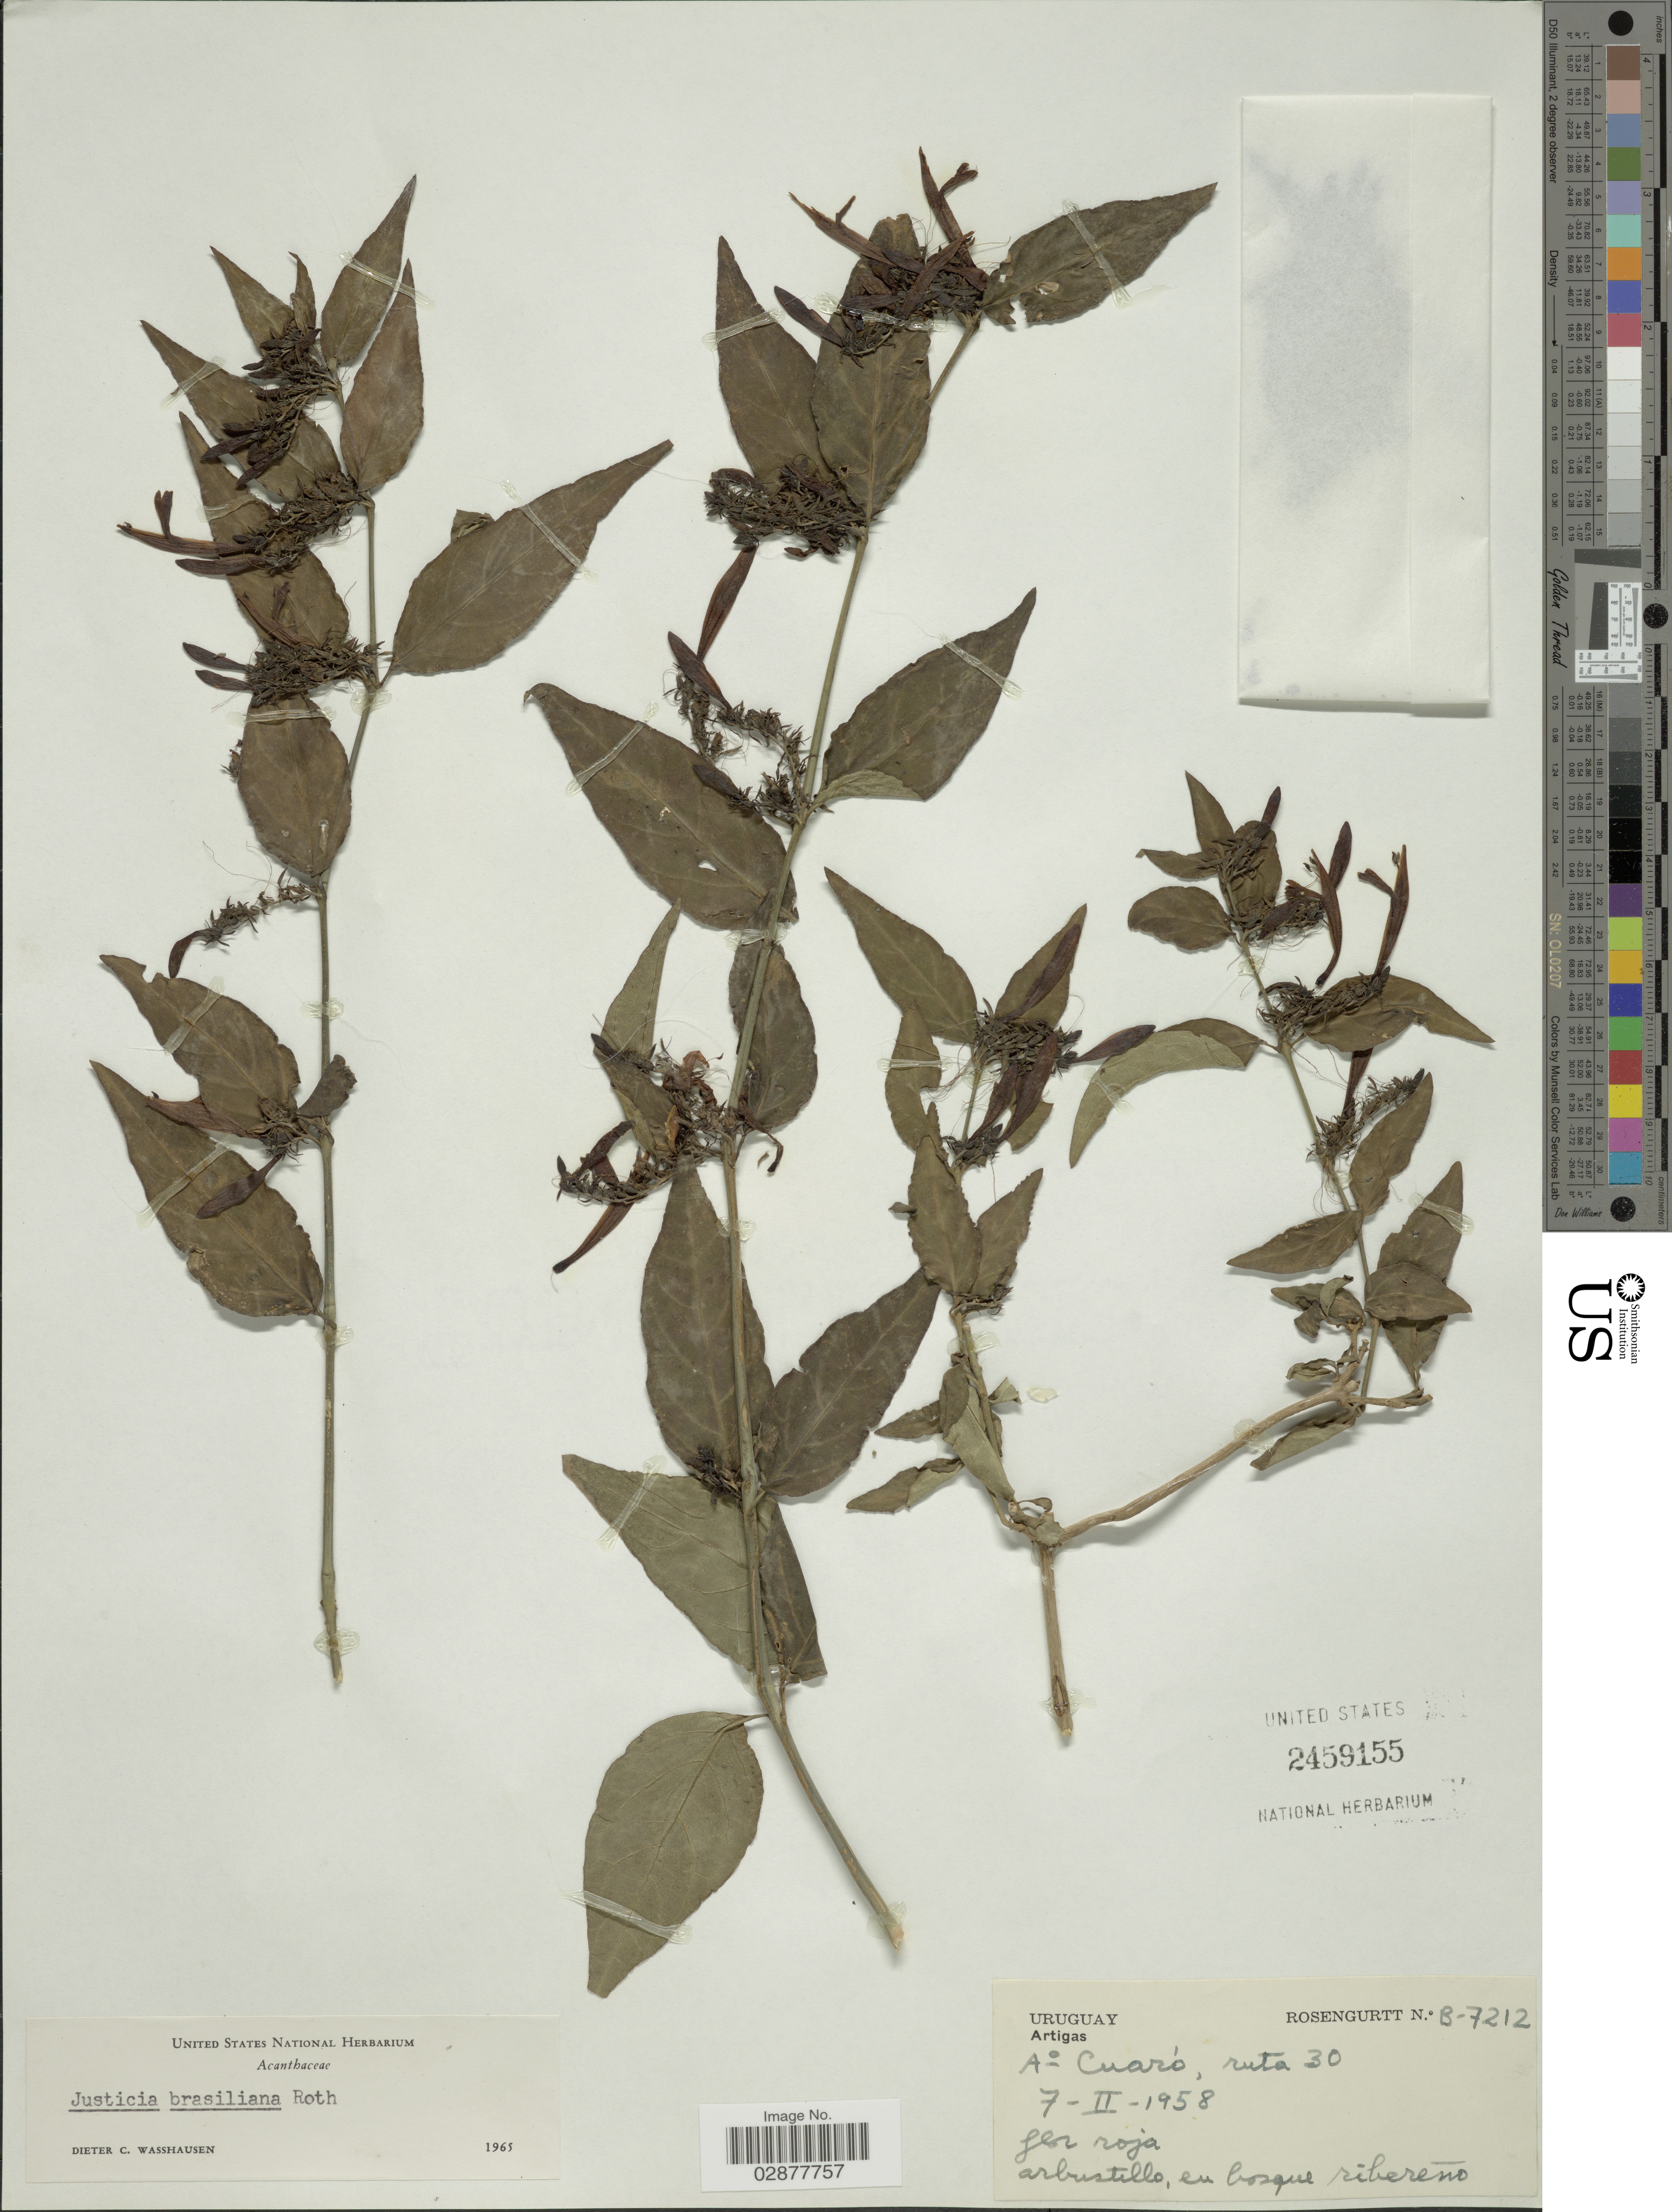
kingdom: Plantae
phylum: Tracheophyta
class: Magnoliopsida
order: Lamiales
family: Acanthaceae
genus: Justicia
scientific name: Justicia brasiliana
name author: Roth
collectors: Rosengurtt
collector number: B-7212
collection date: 1958-02-07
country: Uruguay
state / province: Artigas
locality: Ao Cuaró, ruta 30.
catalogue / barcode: US 2459155